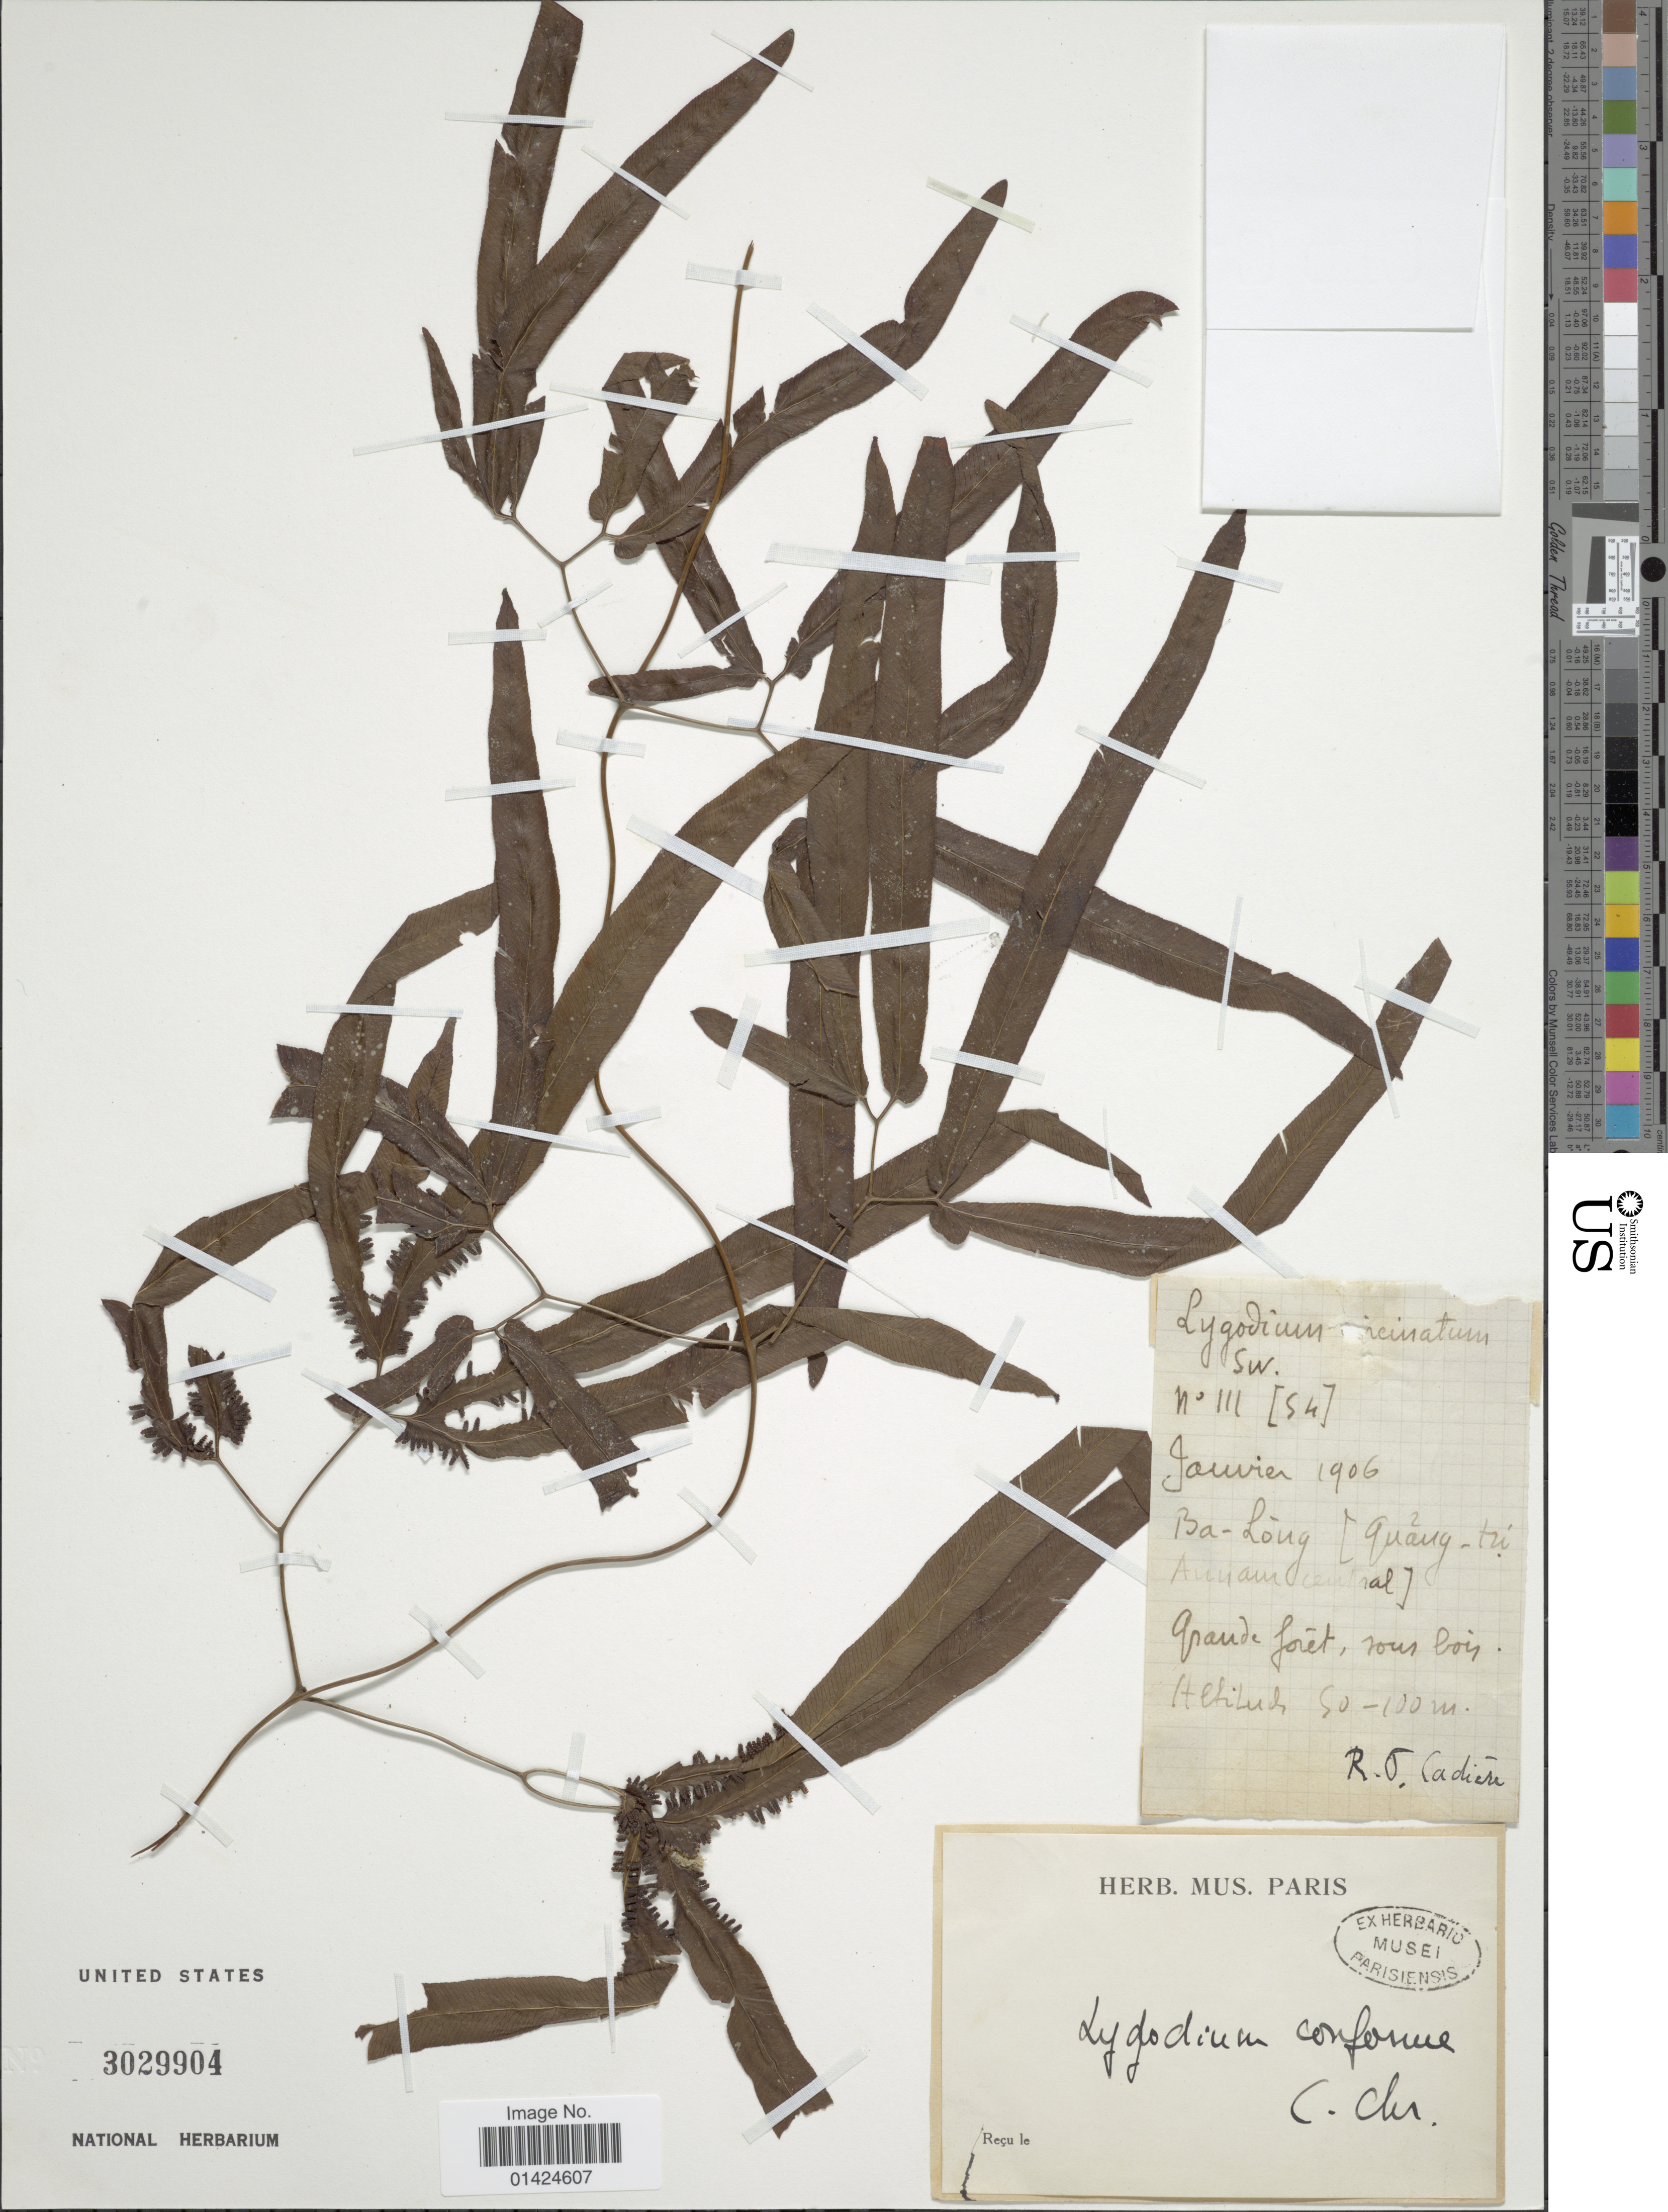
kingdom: Plantae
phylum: Tracheophyta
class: Polypodiopsida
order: Schizaeales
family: Lygodiaceae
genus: Lygodium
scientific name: Lygodium sp.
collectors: R. Cadiére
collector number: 111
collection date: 1906-01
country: Vietnam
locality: Ba-Lóng (Guang-yu Annam central).Grande forêt, sous bois.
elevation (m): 50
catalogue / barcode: US 3029904